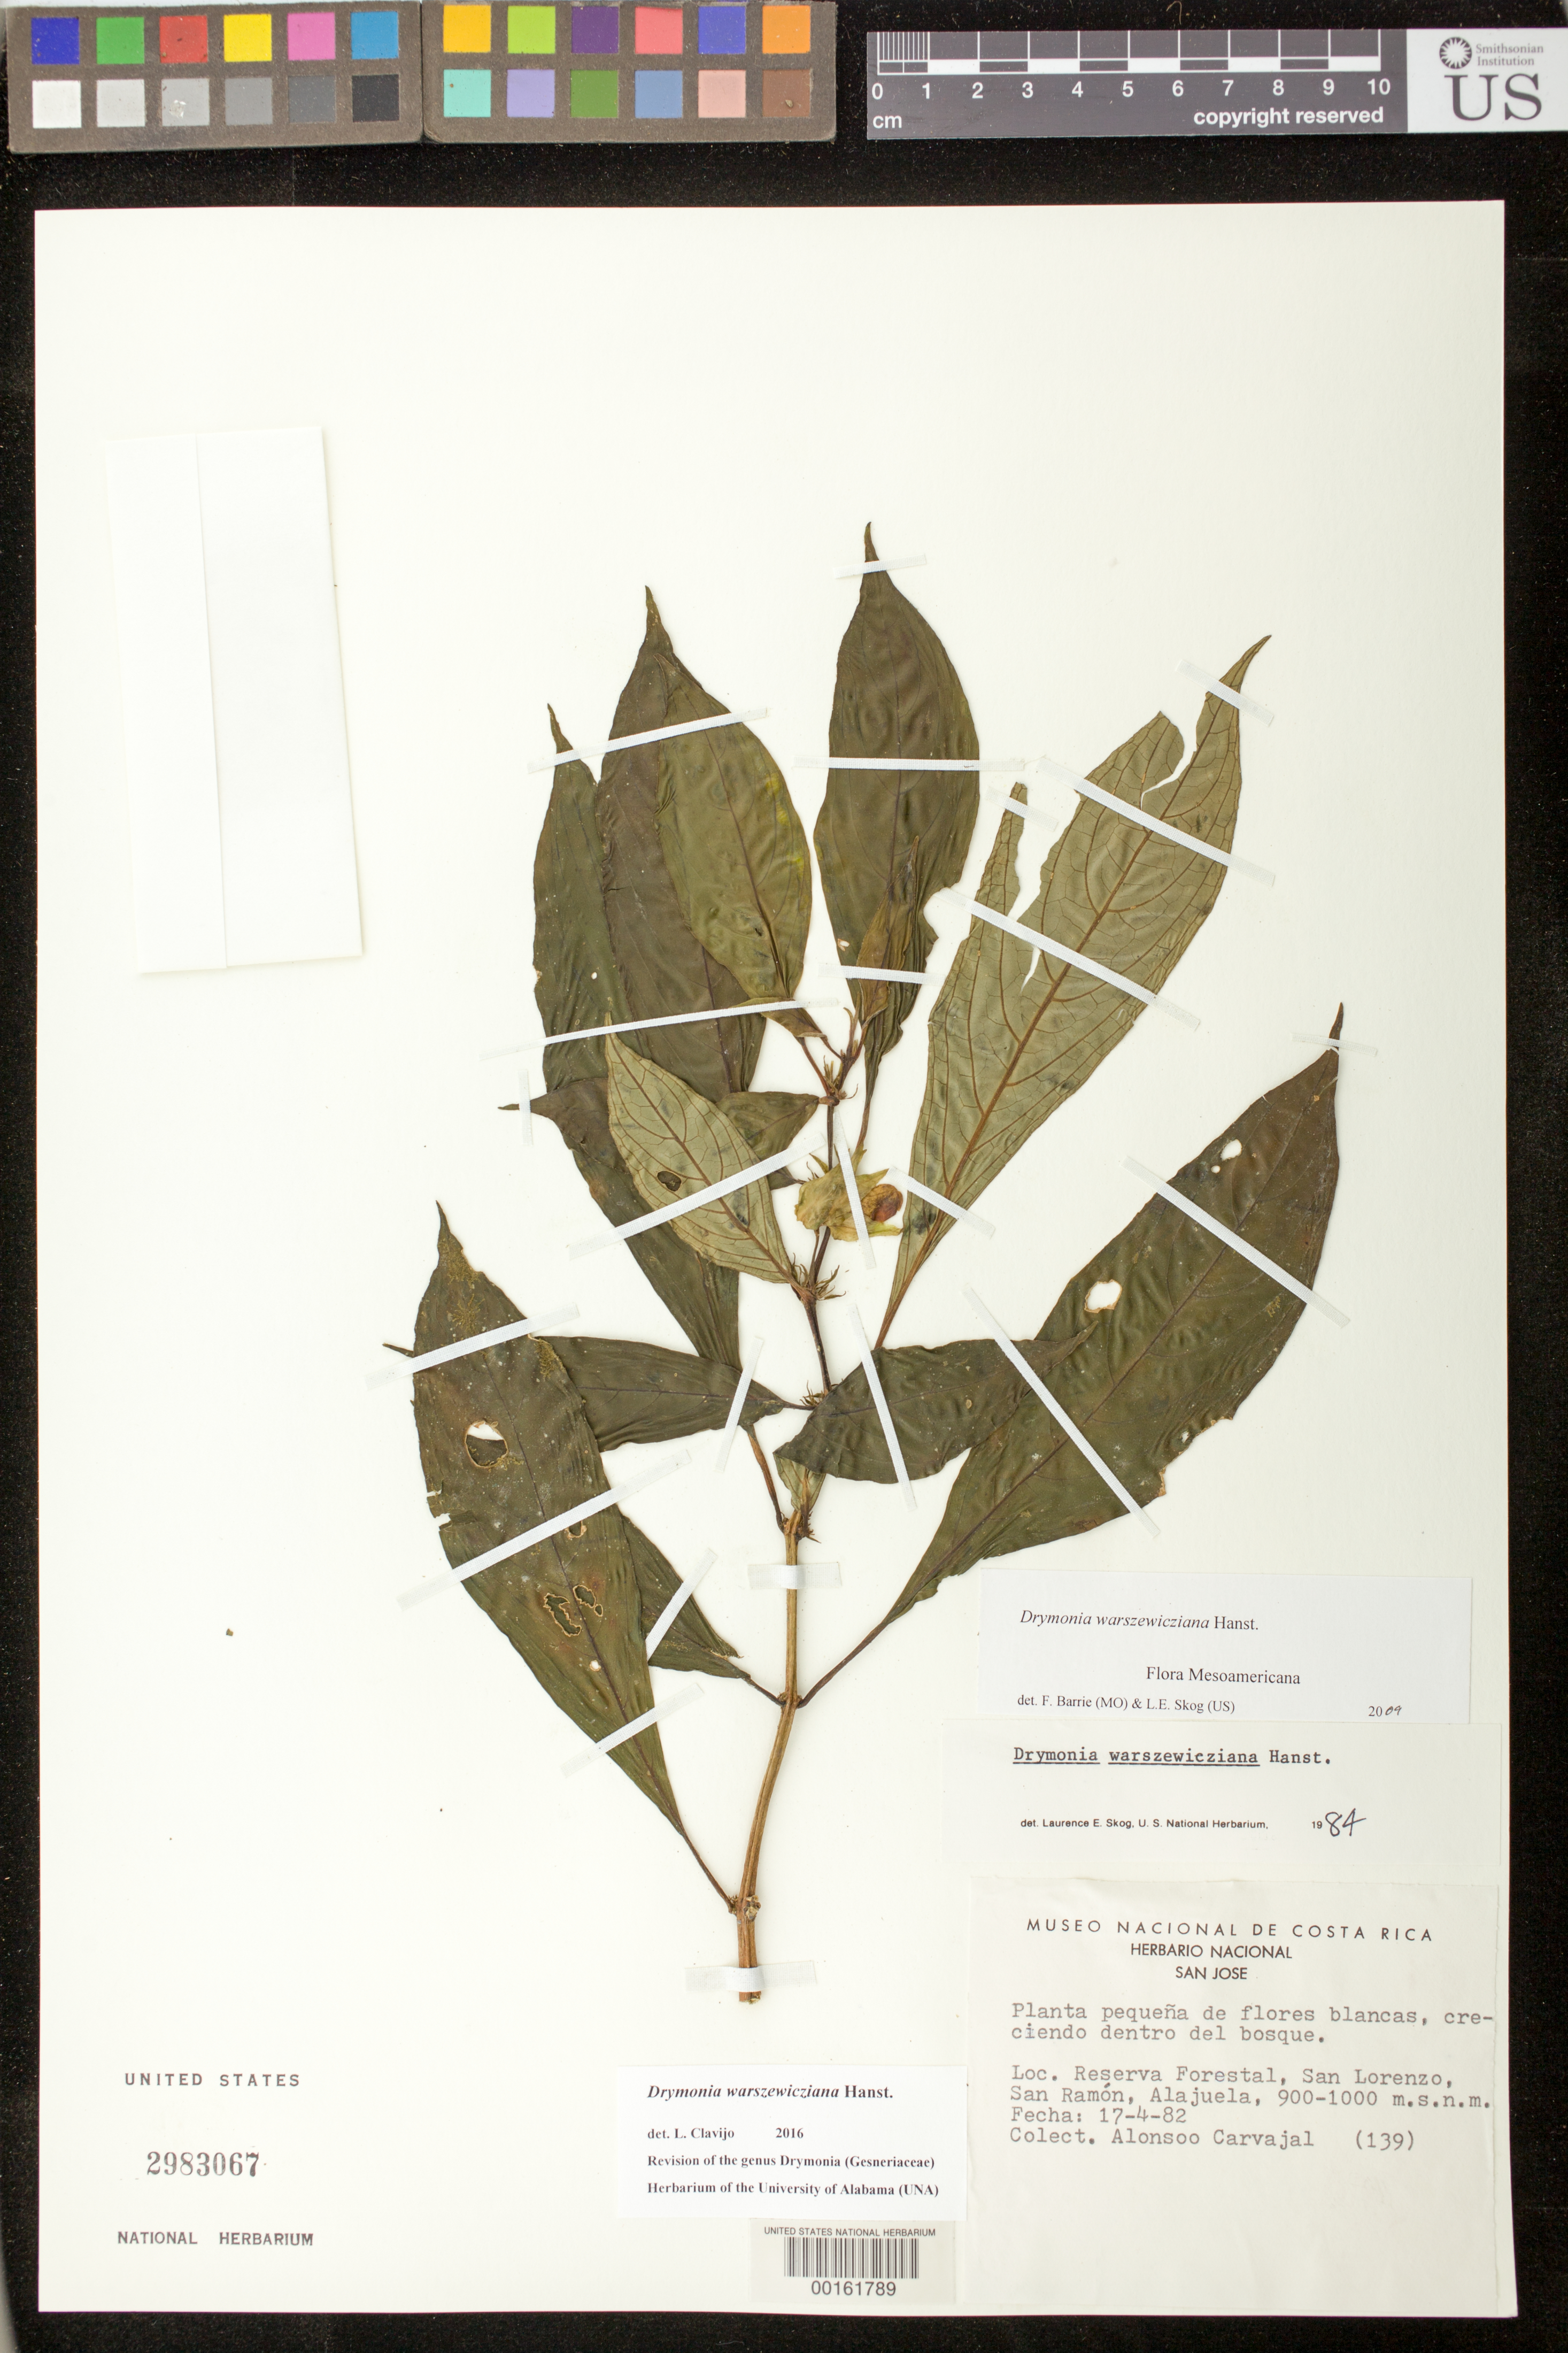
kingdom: Plantae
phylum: Tracheophyta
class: Magnoliopsida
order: Lamiales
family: Gesneriaceae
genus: Drymonia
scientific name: Drymonia warszewicziana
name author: Hanst.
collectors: A. Carvajal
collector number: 139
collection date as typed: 17 Apr 1982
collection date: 1982-04-17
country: Costa Rica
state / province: Alajuela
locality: Reserva Forestal, San Lorenzo, San Ramon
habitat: growing in the forest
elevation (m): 900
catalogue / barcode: US 2983067